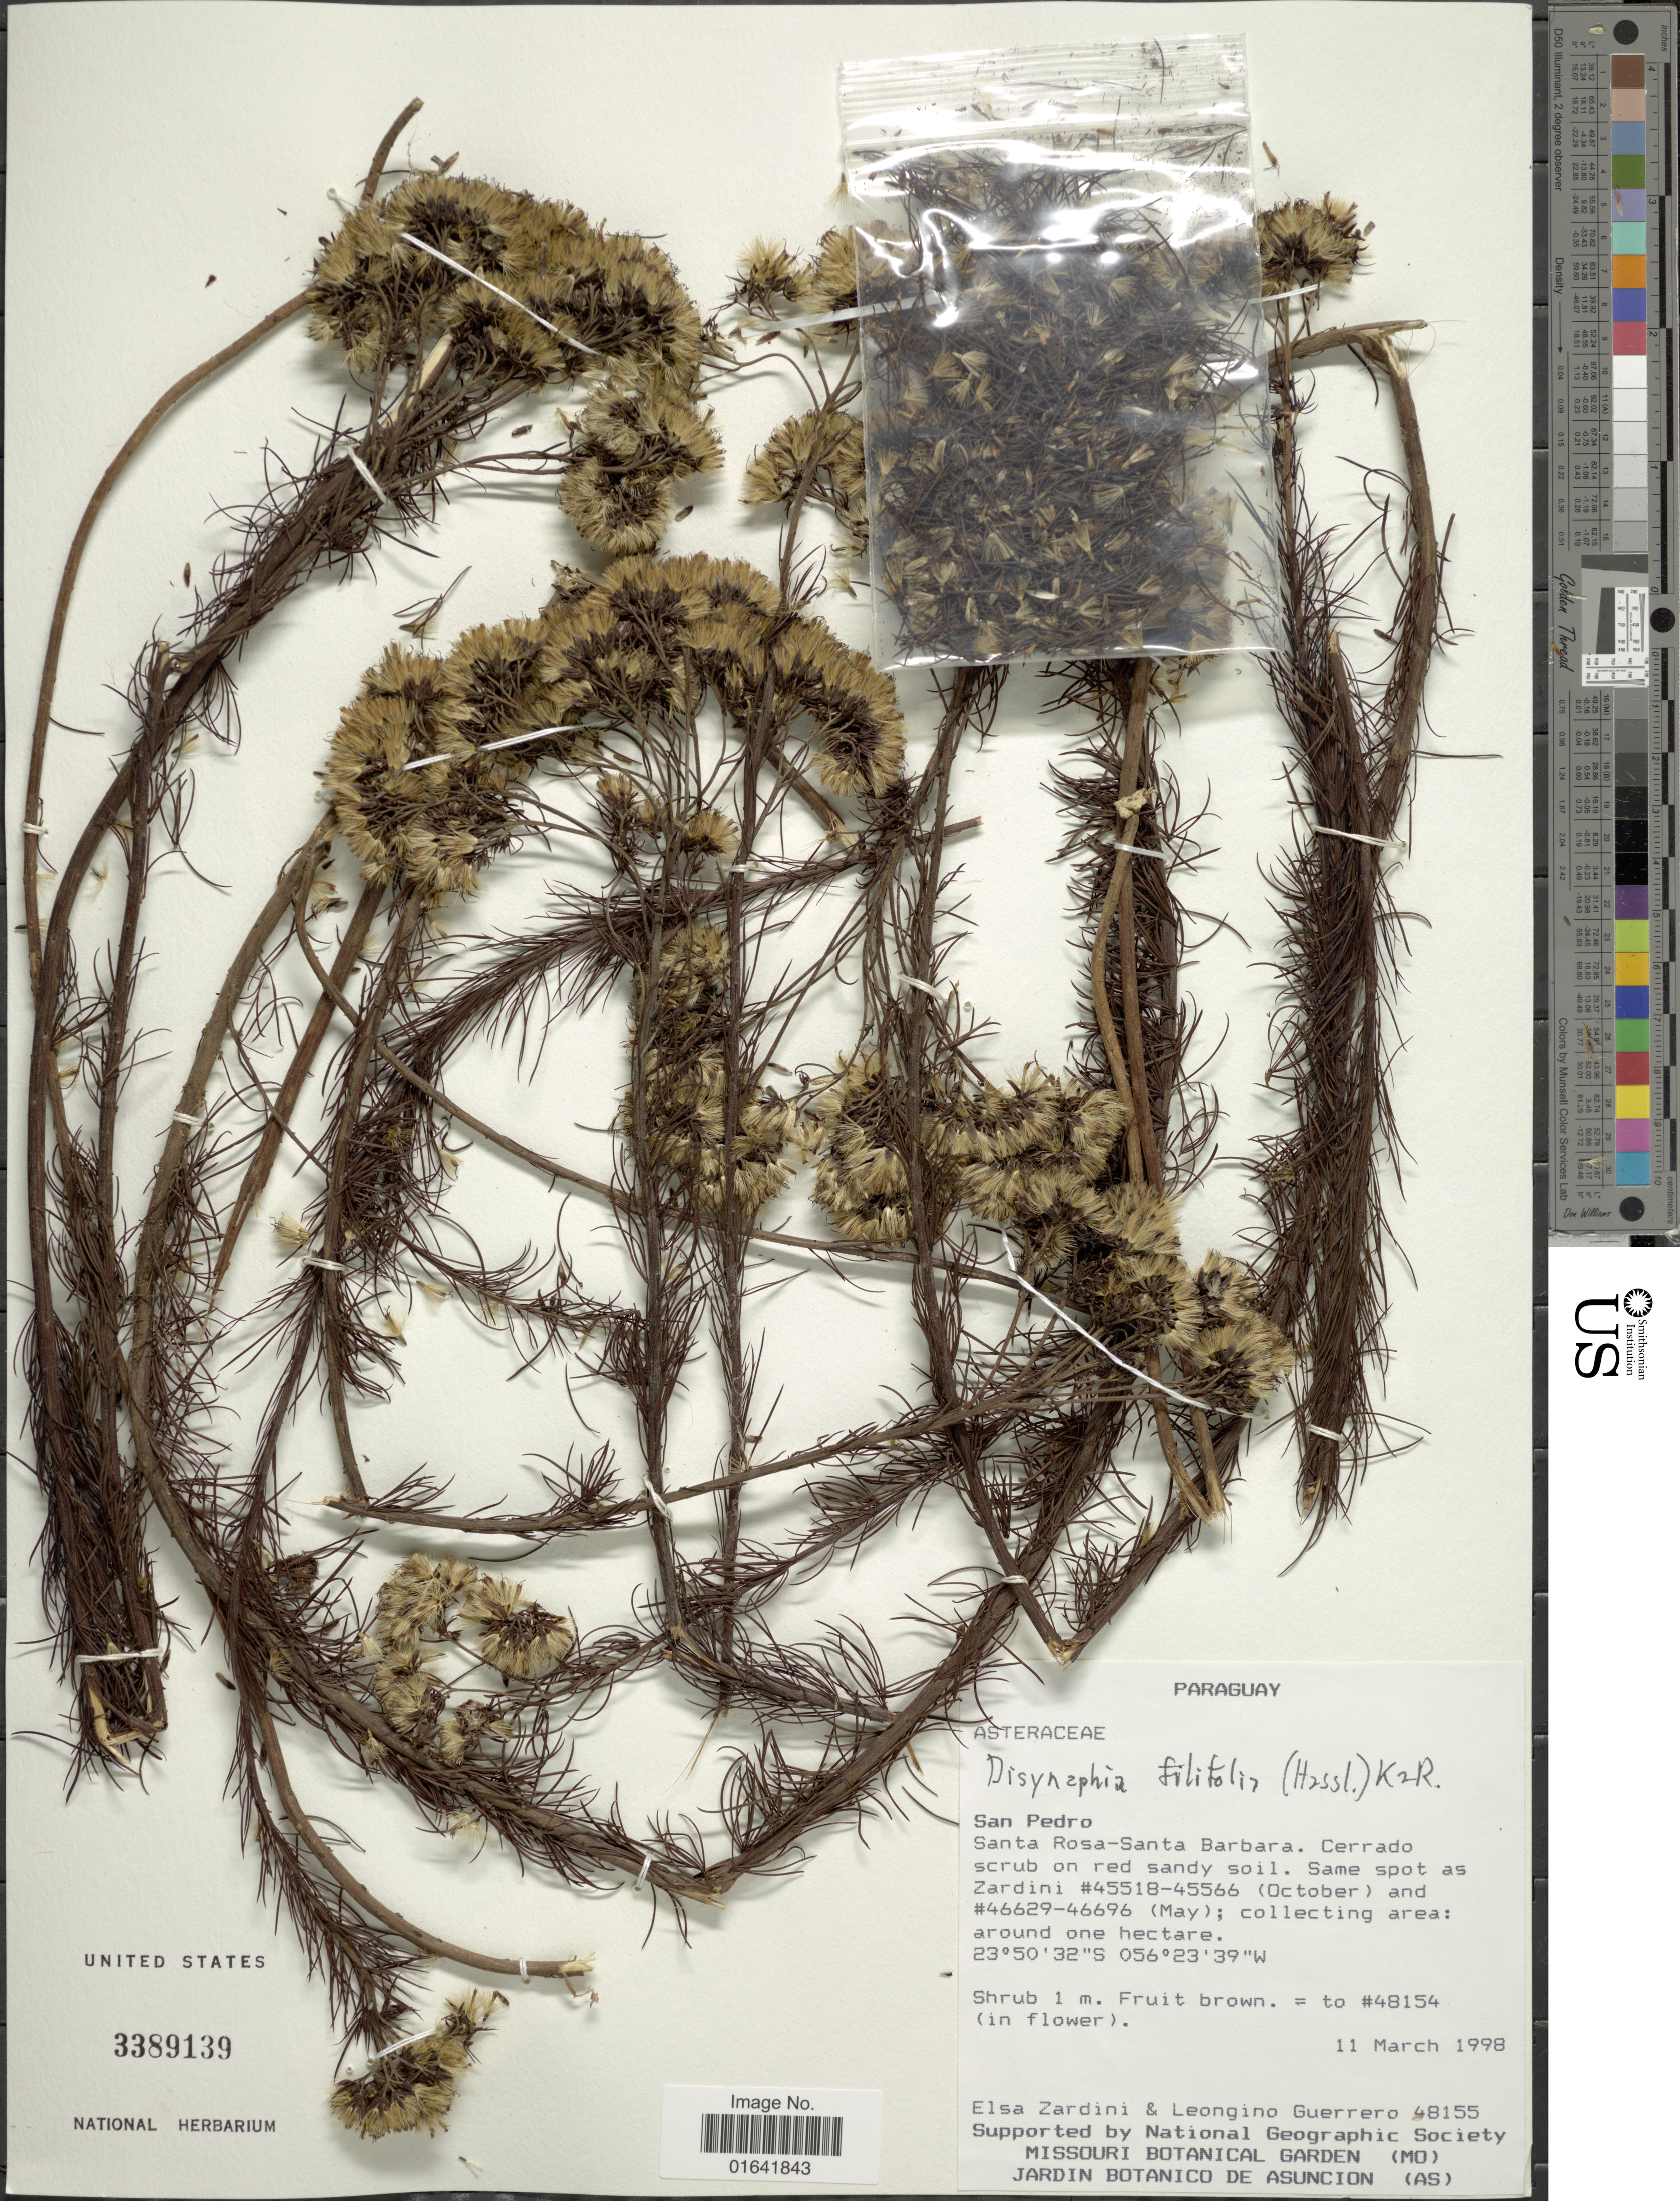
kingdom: Plantae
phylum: Tracheophyta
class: Magnoliopsida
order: Asterales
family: Asteraceae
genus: Disynaphia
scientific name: Disynaphia filifolia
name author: (Hassl.) R.M. King & H. Rob.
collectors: E. M. Zardini & L. Guerrero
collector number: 48155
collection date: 1998-03-11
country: Paraguay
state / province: San Pedro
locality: Santa Rosa-Santa Barbara, cerrado scrub on red sandy soil, collecting area: arounf one hectare.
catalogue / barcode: US 3389139